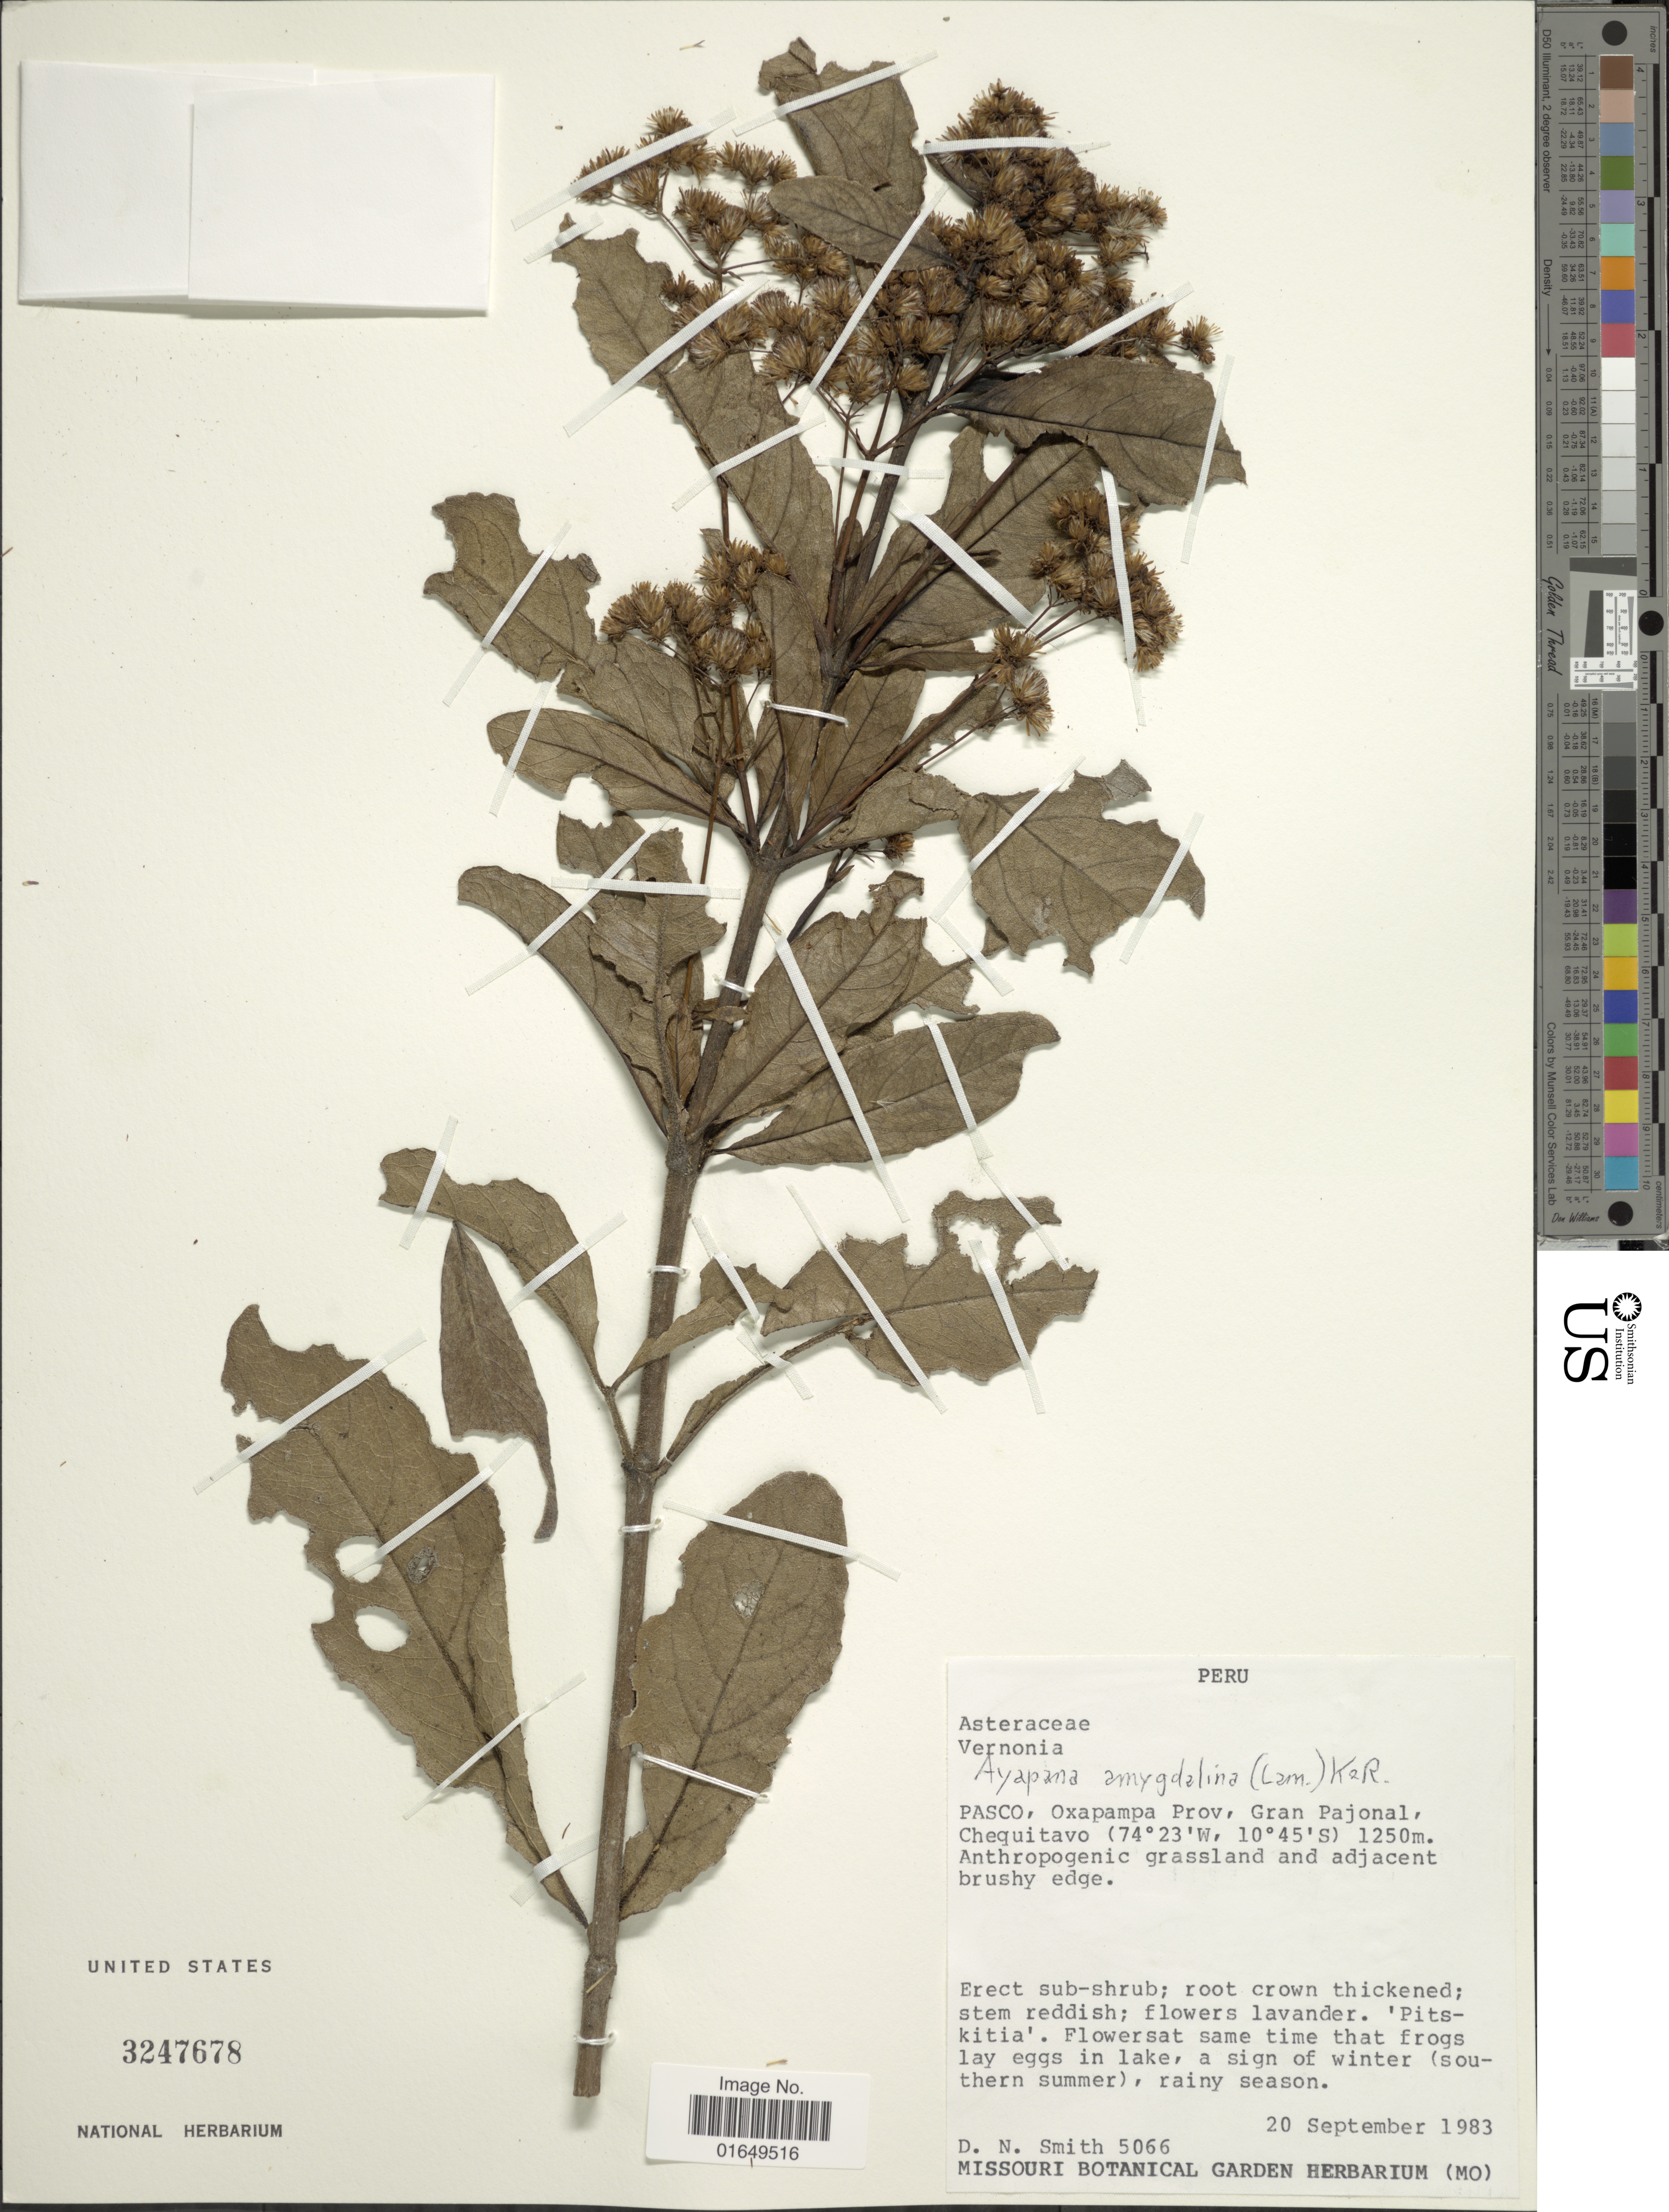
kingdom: Plantae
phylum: Tracheophyta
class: Magnoliopsida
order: Asterales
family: Asteraceae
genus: Ayapana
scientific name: Ayapana amygdalina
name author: (Lam.) R.M. King & H. Rob.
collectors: D. Smith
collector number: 5066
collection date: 1983-09-20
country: Peru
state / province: Pasco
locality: Oxapampa Prov, Gran Pajonal, Chequitavo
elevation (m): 1250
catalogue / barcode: US 3247678